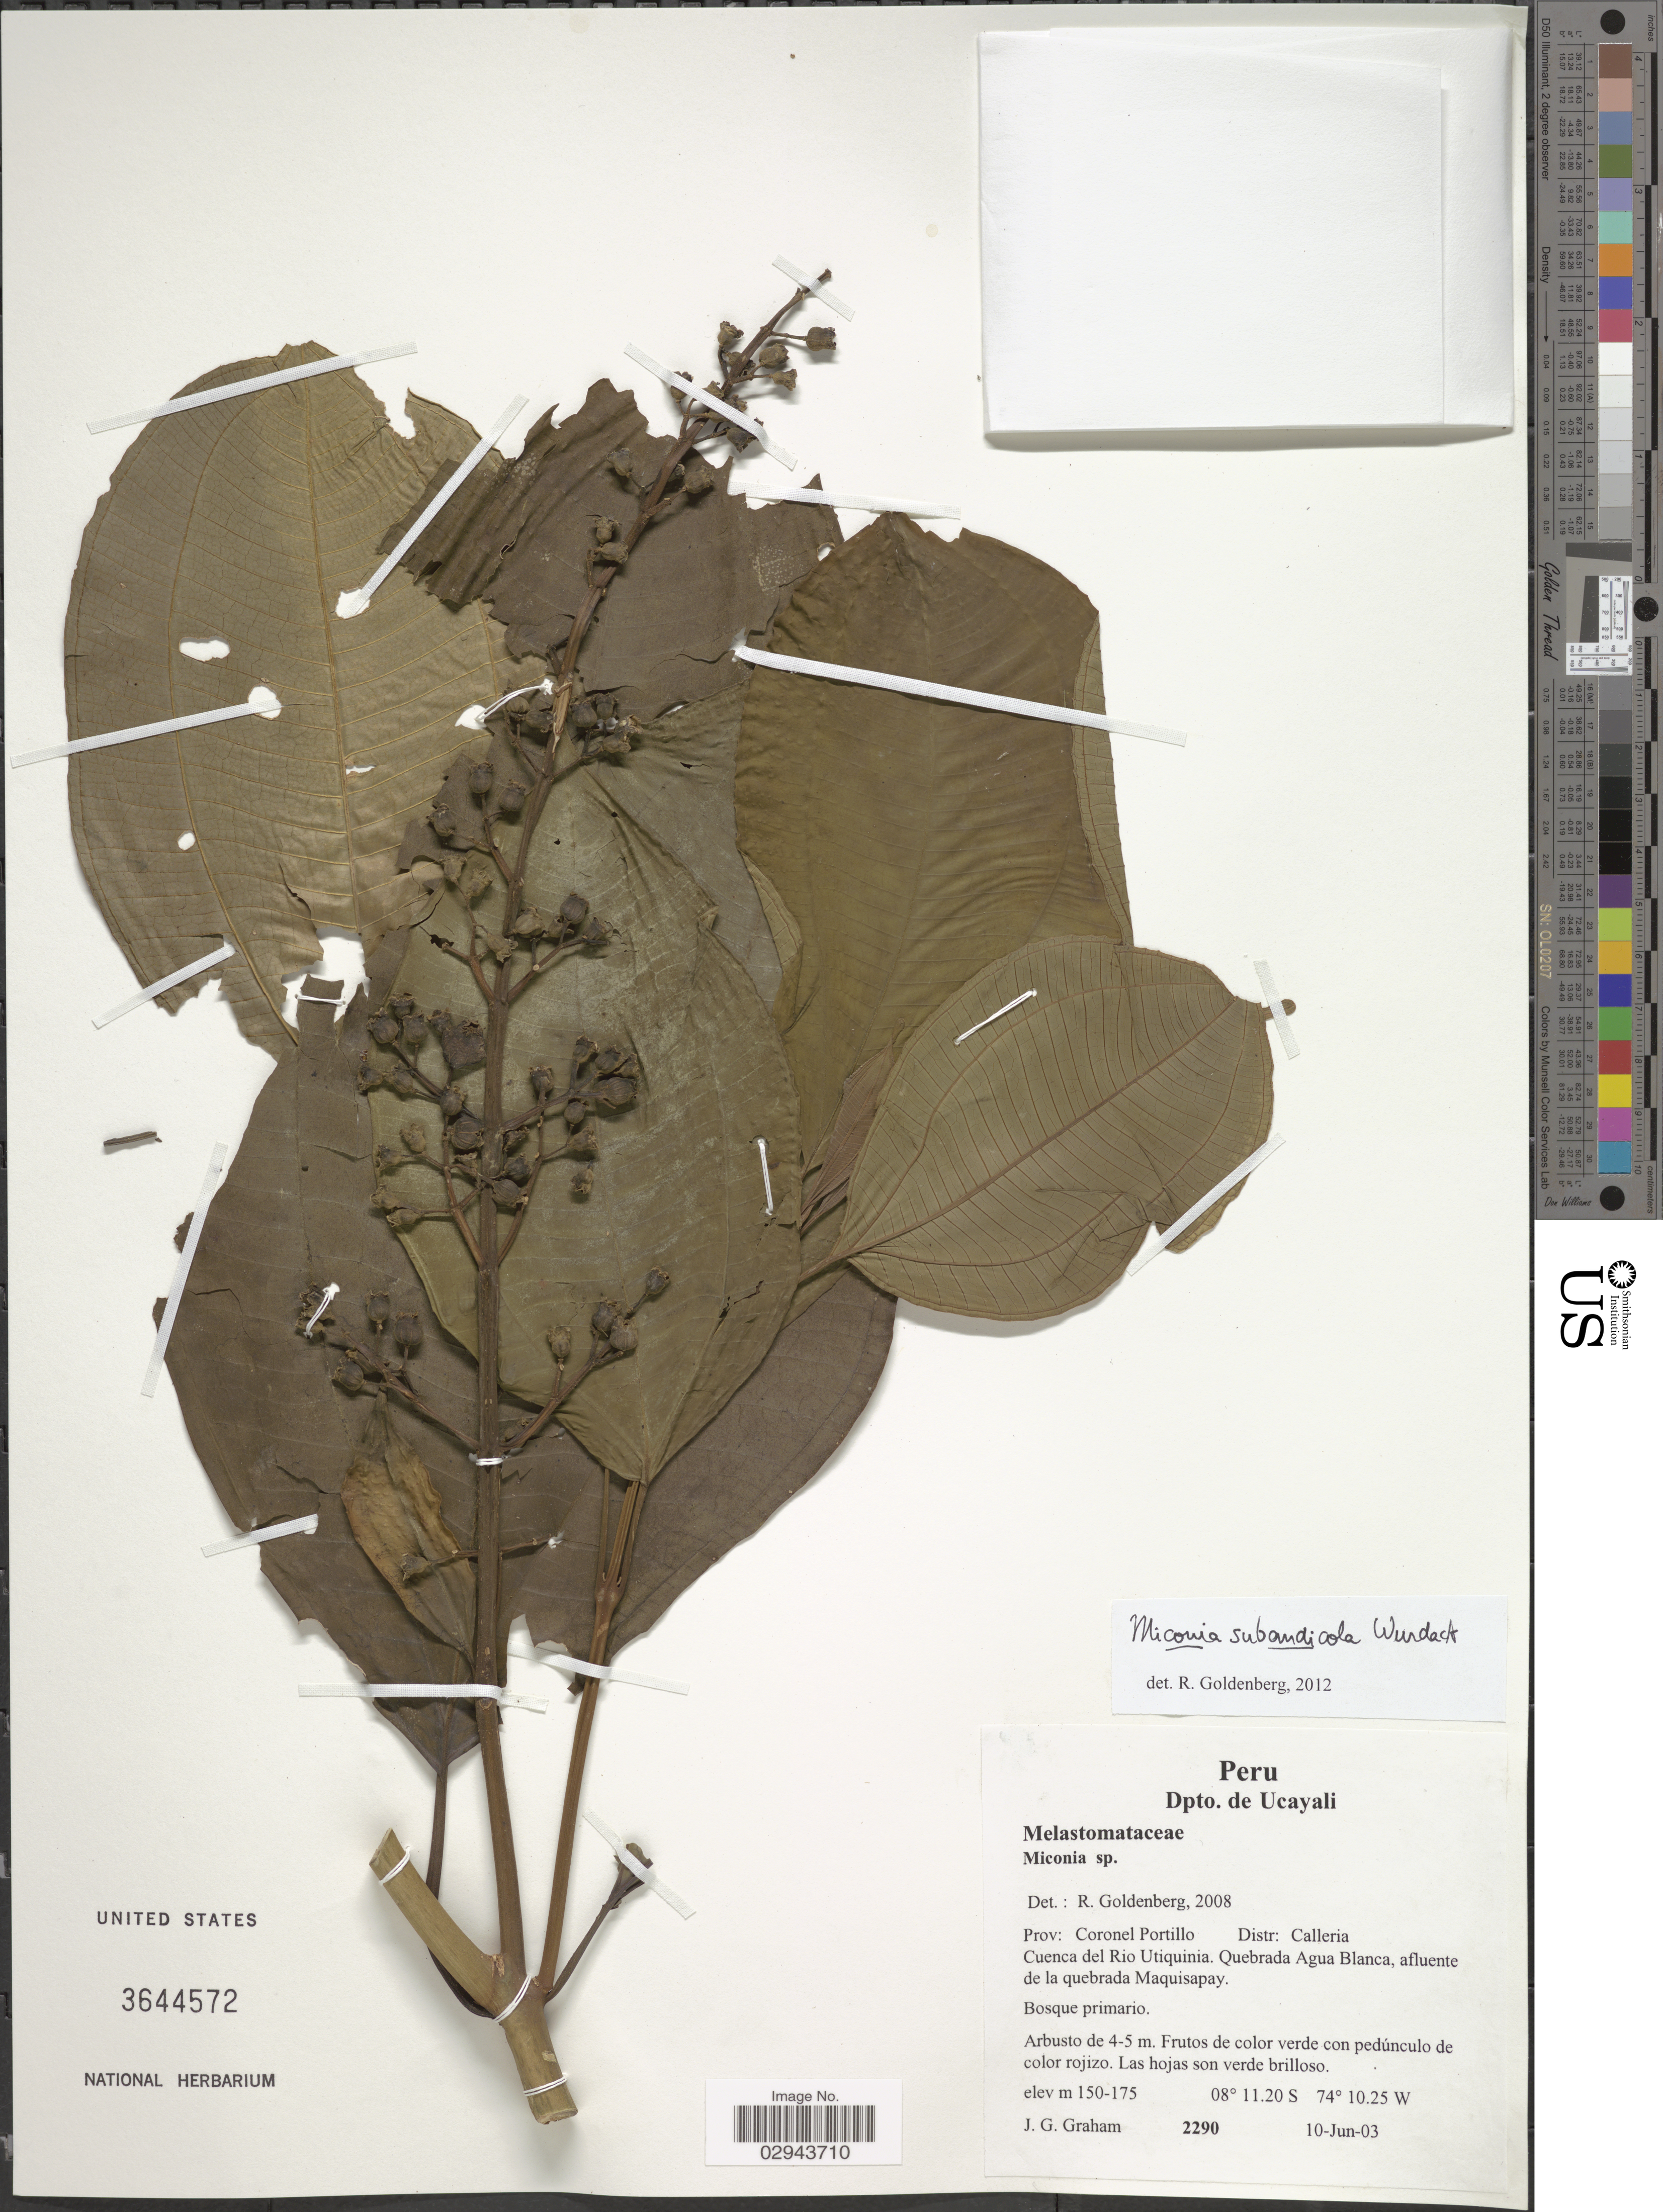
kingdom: Plantae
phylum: Tracheophyta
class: Magnoliopsida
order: Myrtales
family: Melastomataceae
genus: Miconia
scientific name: Miconia subandicola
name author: Wurdack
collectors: J. Graham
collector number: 2290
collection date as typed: Transcribed d/m/y: 10/6/3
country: Peru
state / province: Ucayali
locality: Dpto. de Ucayali. Prov: Coronel Portillo. Distr: Calleria. Cuenca del Rio Utiquinia. Quebrada Agua Blanca, afluente de la quebrada Maquisapay.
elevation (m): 150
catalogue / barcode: US 3644572